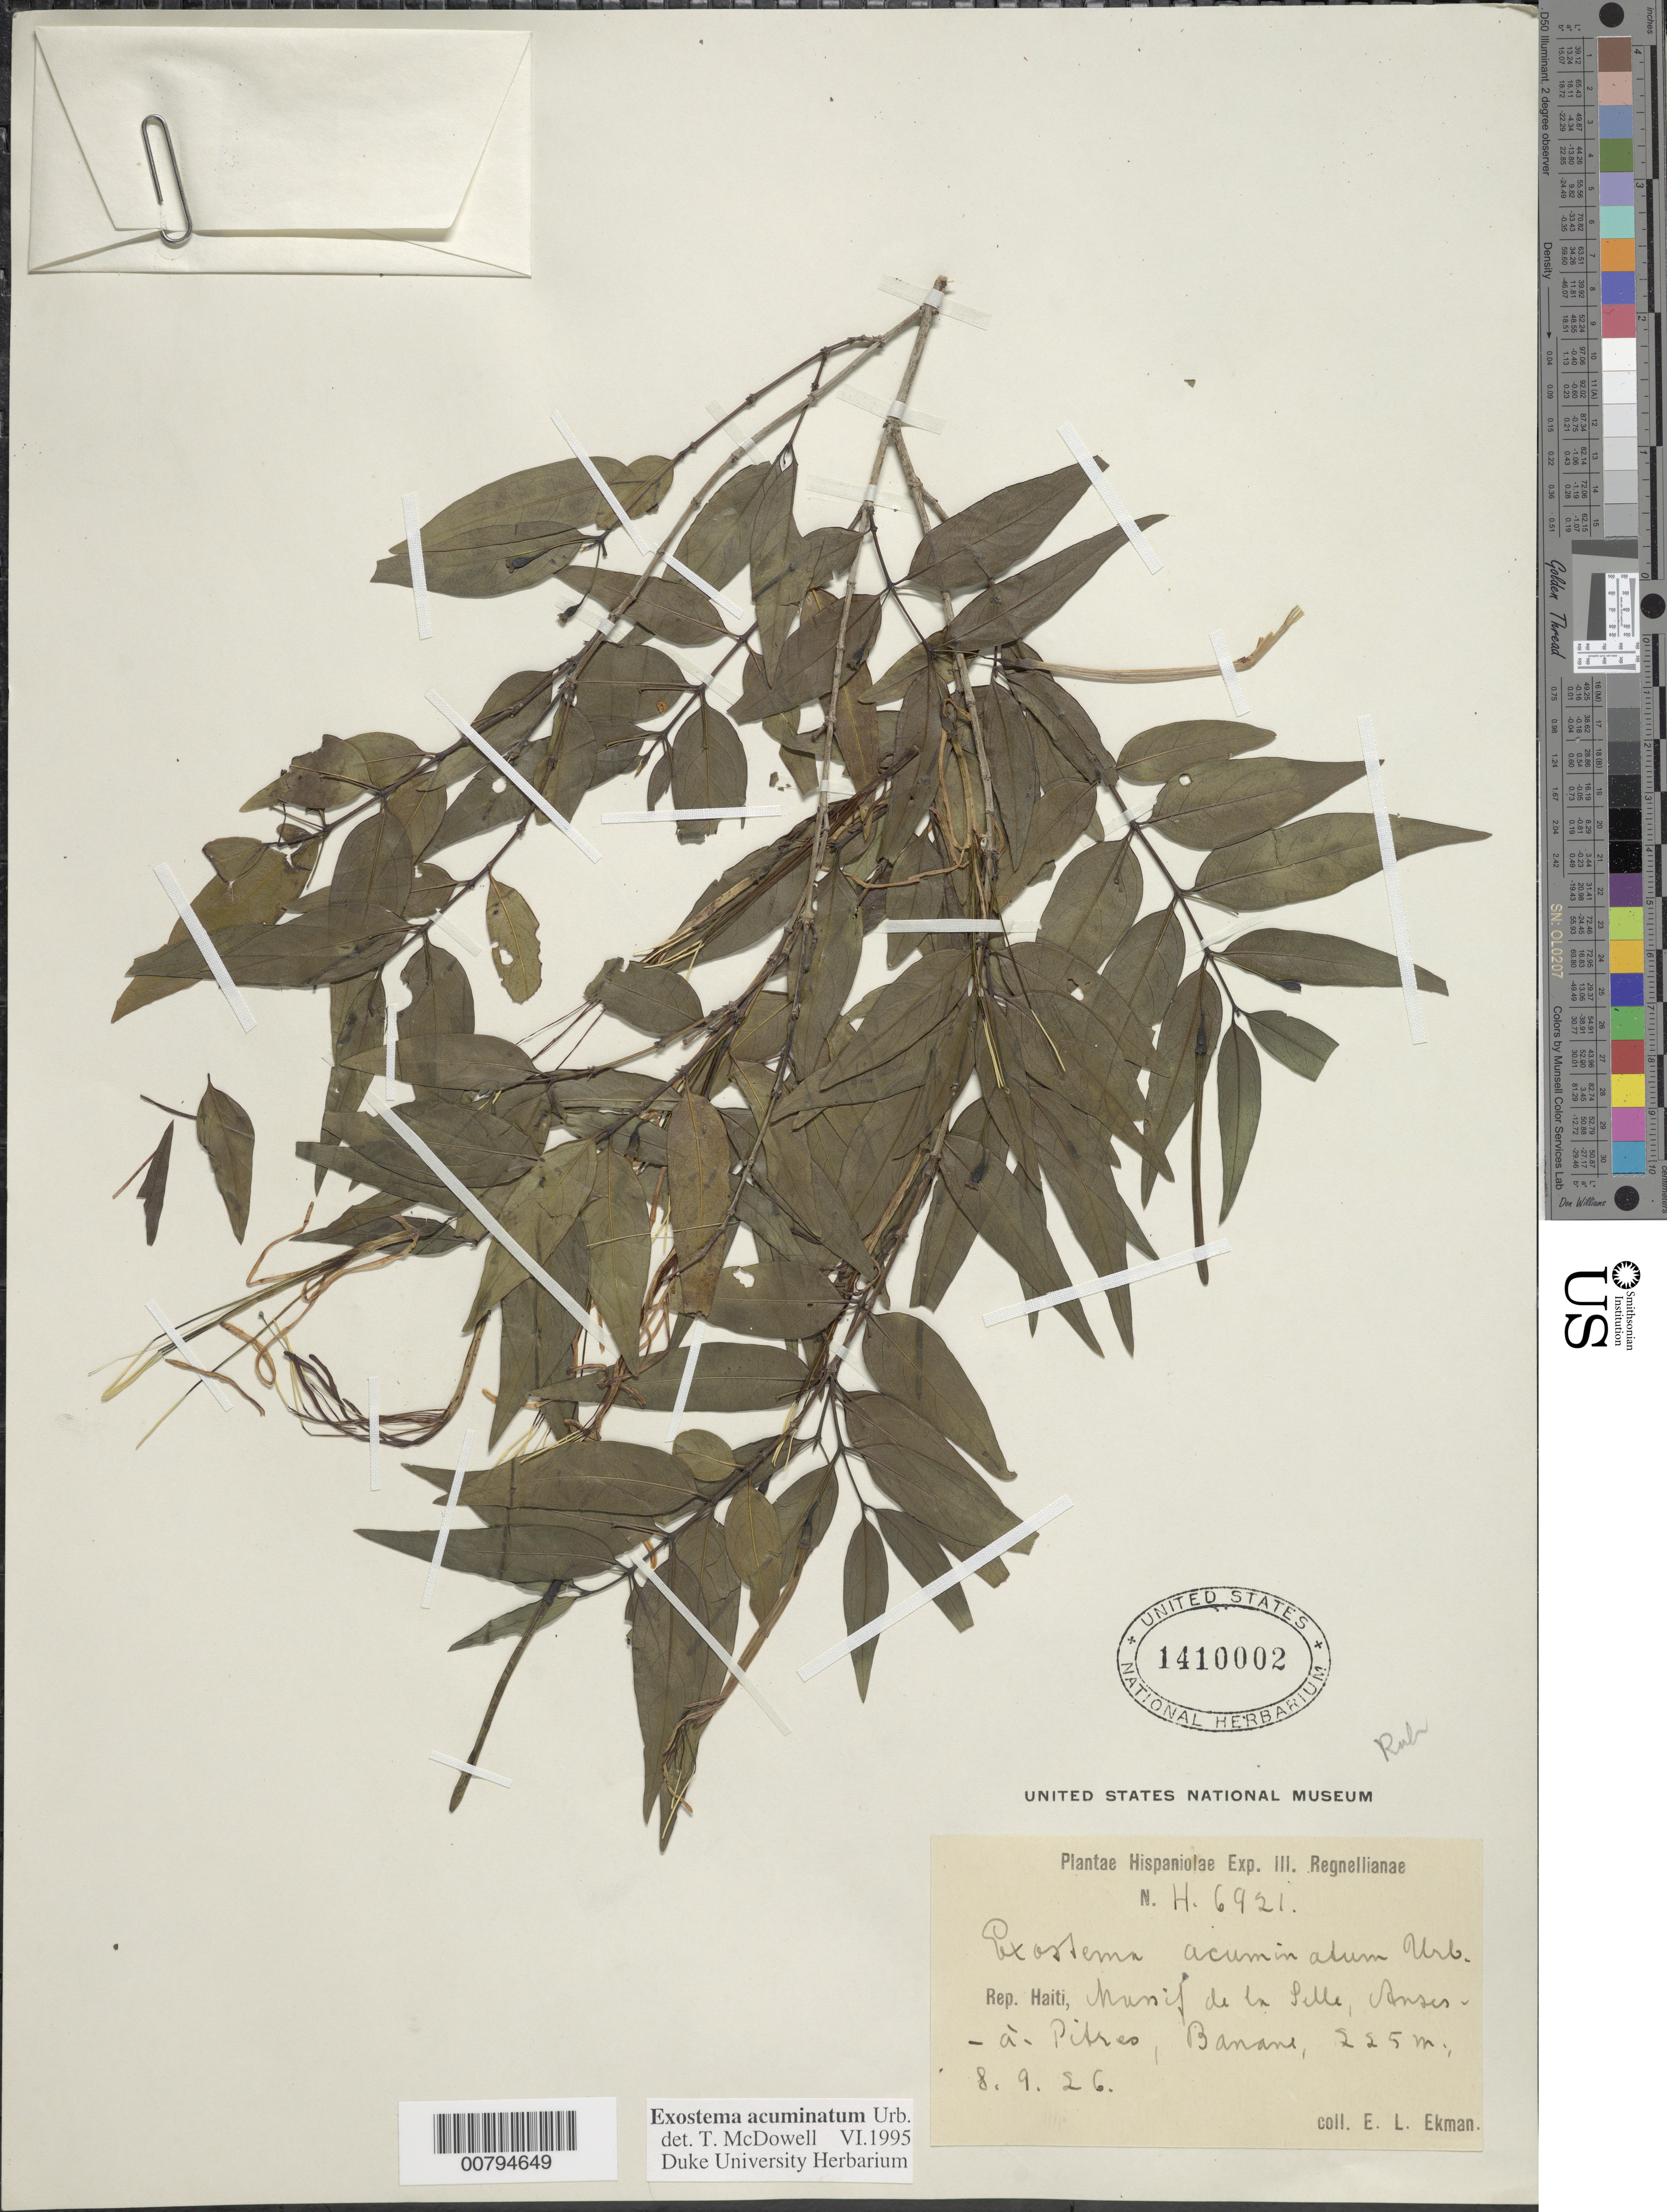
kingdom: Plantae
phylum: Tracheophyta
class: Magnoliopsida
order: Gentianales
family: Rubiaceae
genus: Exostema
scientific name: Exostema acuminatum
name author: Urb.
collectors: E. L. Ekman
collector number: H 6921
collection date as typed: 08 Sep 1926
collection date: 1926-09-08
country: Haiti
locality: Munif de la Pelle, Anses-a-Pitres, Banane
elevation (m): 225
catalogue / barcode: US 1410002